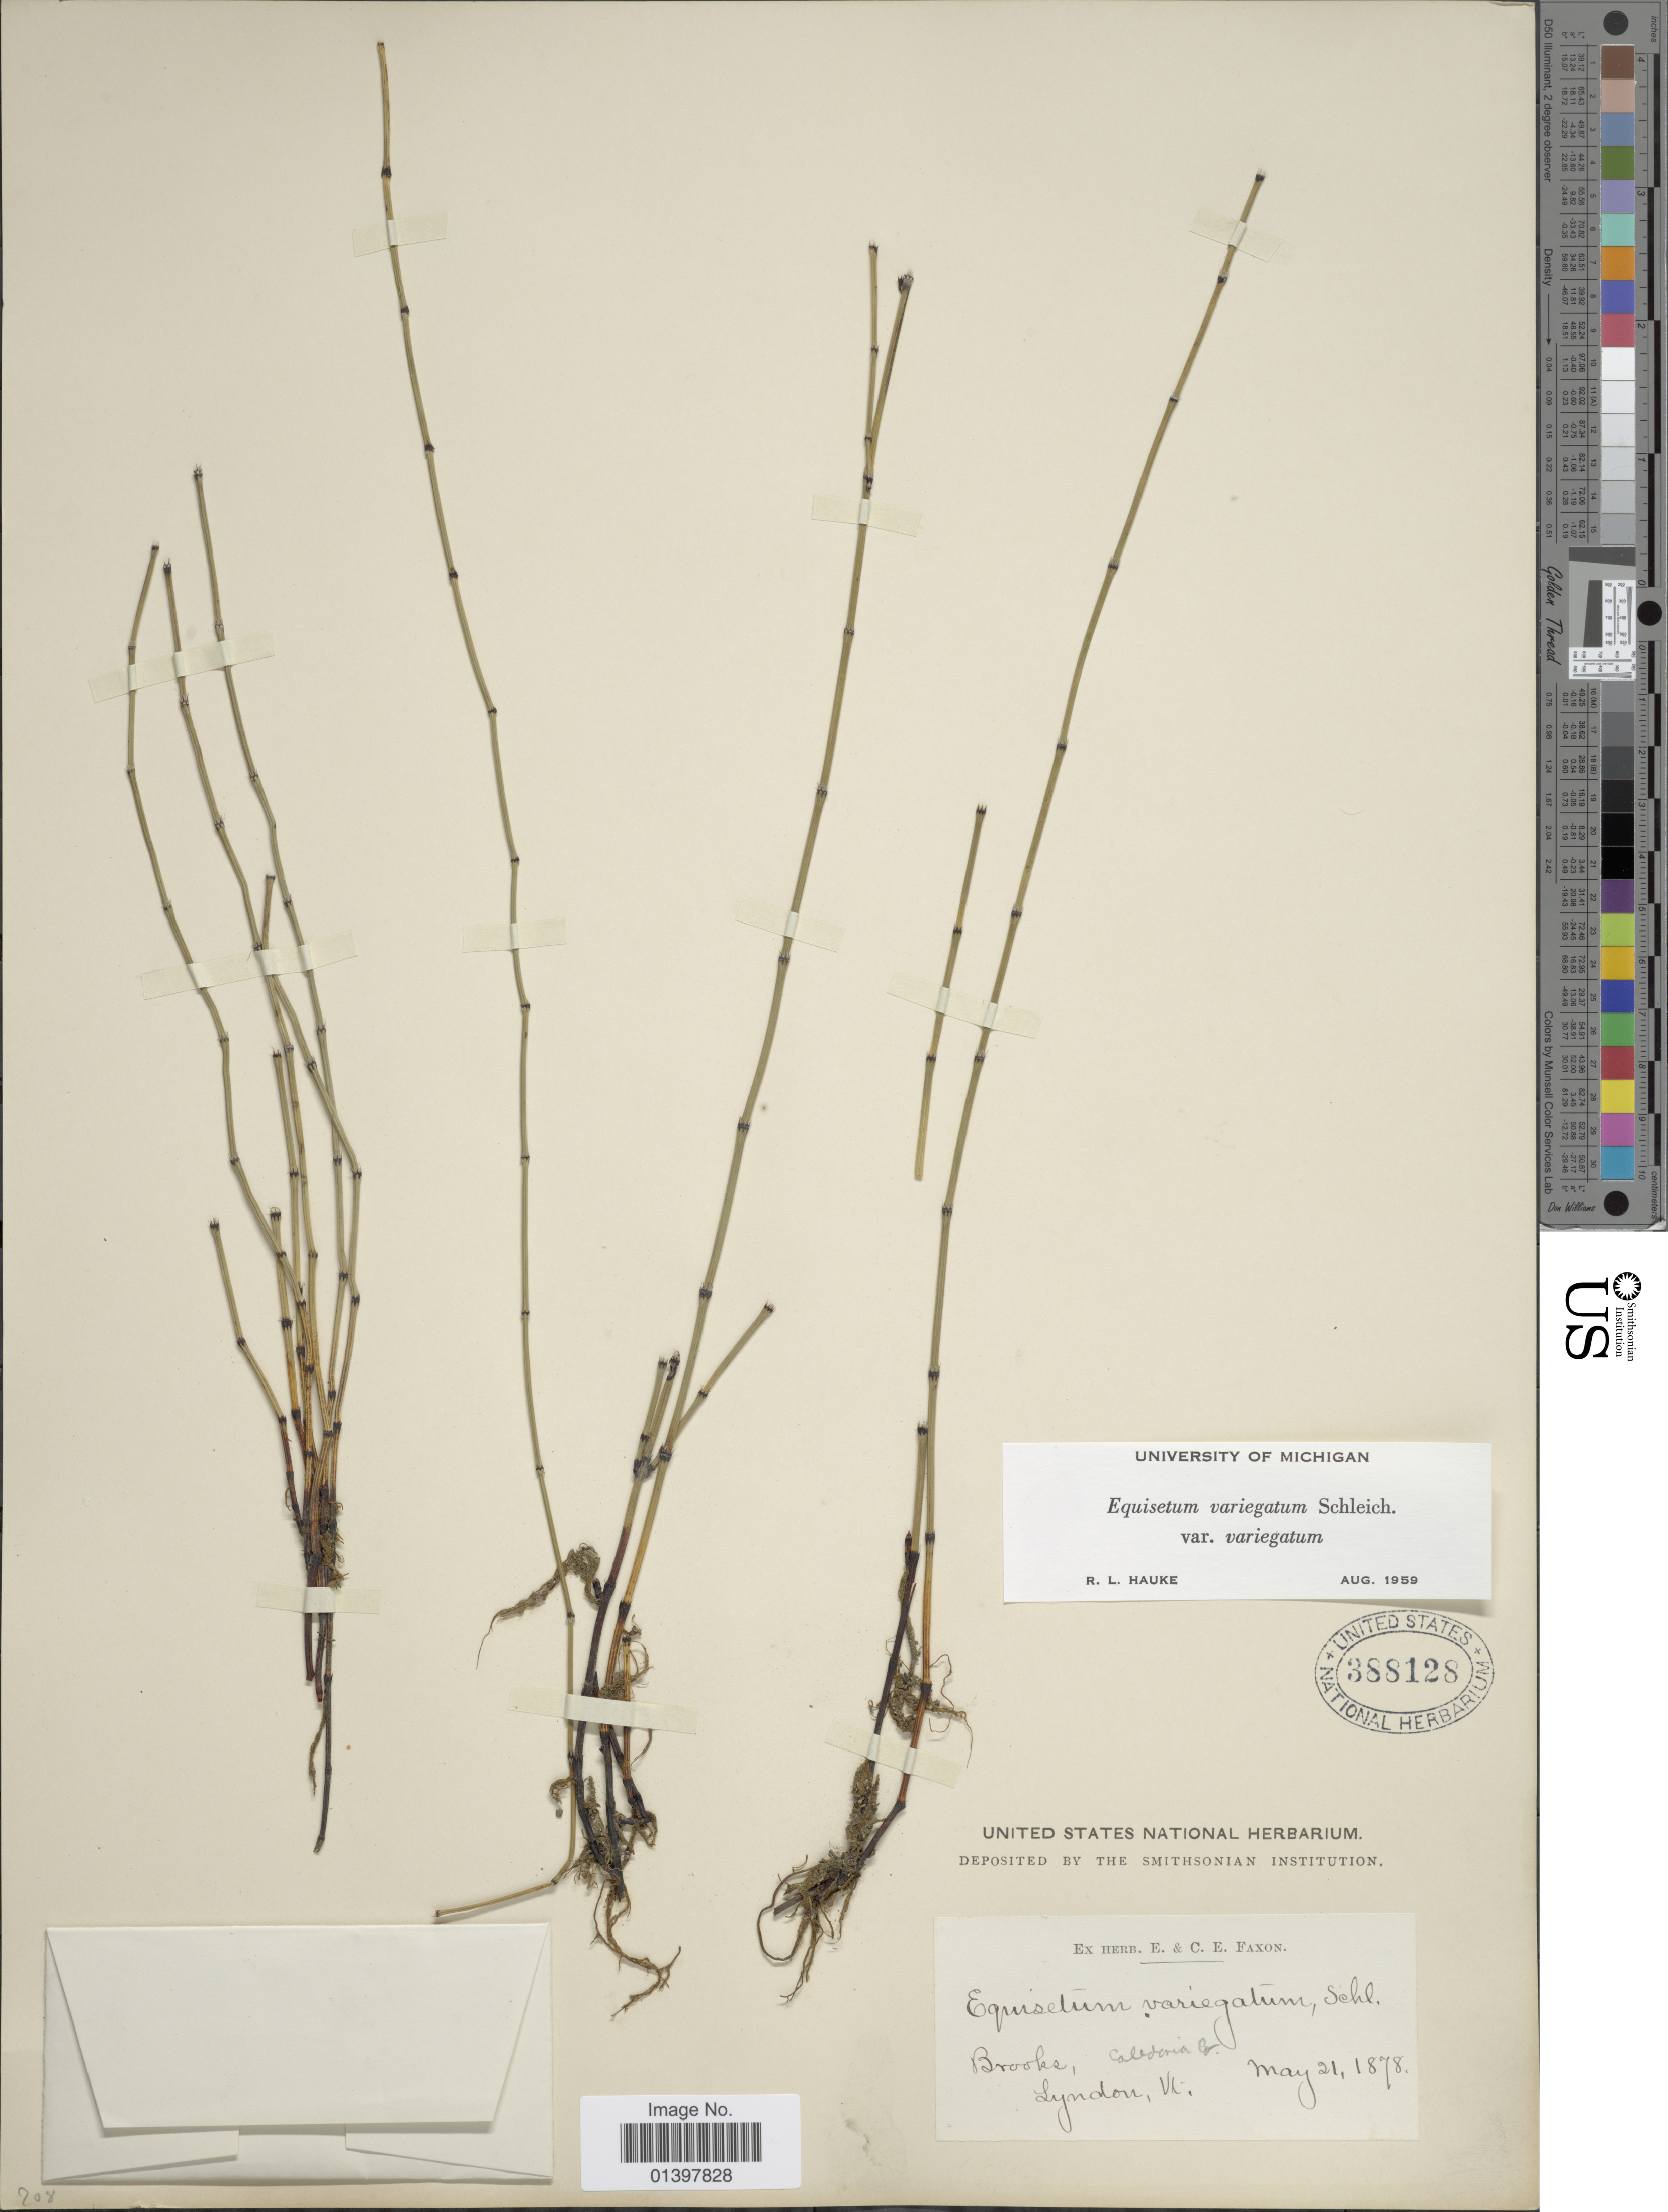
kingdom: Plantae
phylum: Tracheophyta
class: Polypodiopsida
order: Equisetales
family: Equisetaceae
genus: Equisetum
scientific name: Equisetum variegatum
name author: Schleich. ex F. Weber & D. Mohr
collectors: ex herb. E. & C.E. Faxon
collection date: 1878-05-21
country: United States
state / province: Vermont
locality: Brooks, Caledonia Co., Lyndon Vt.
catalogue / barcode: US 388128